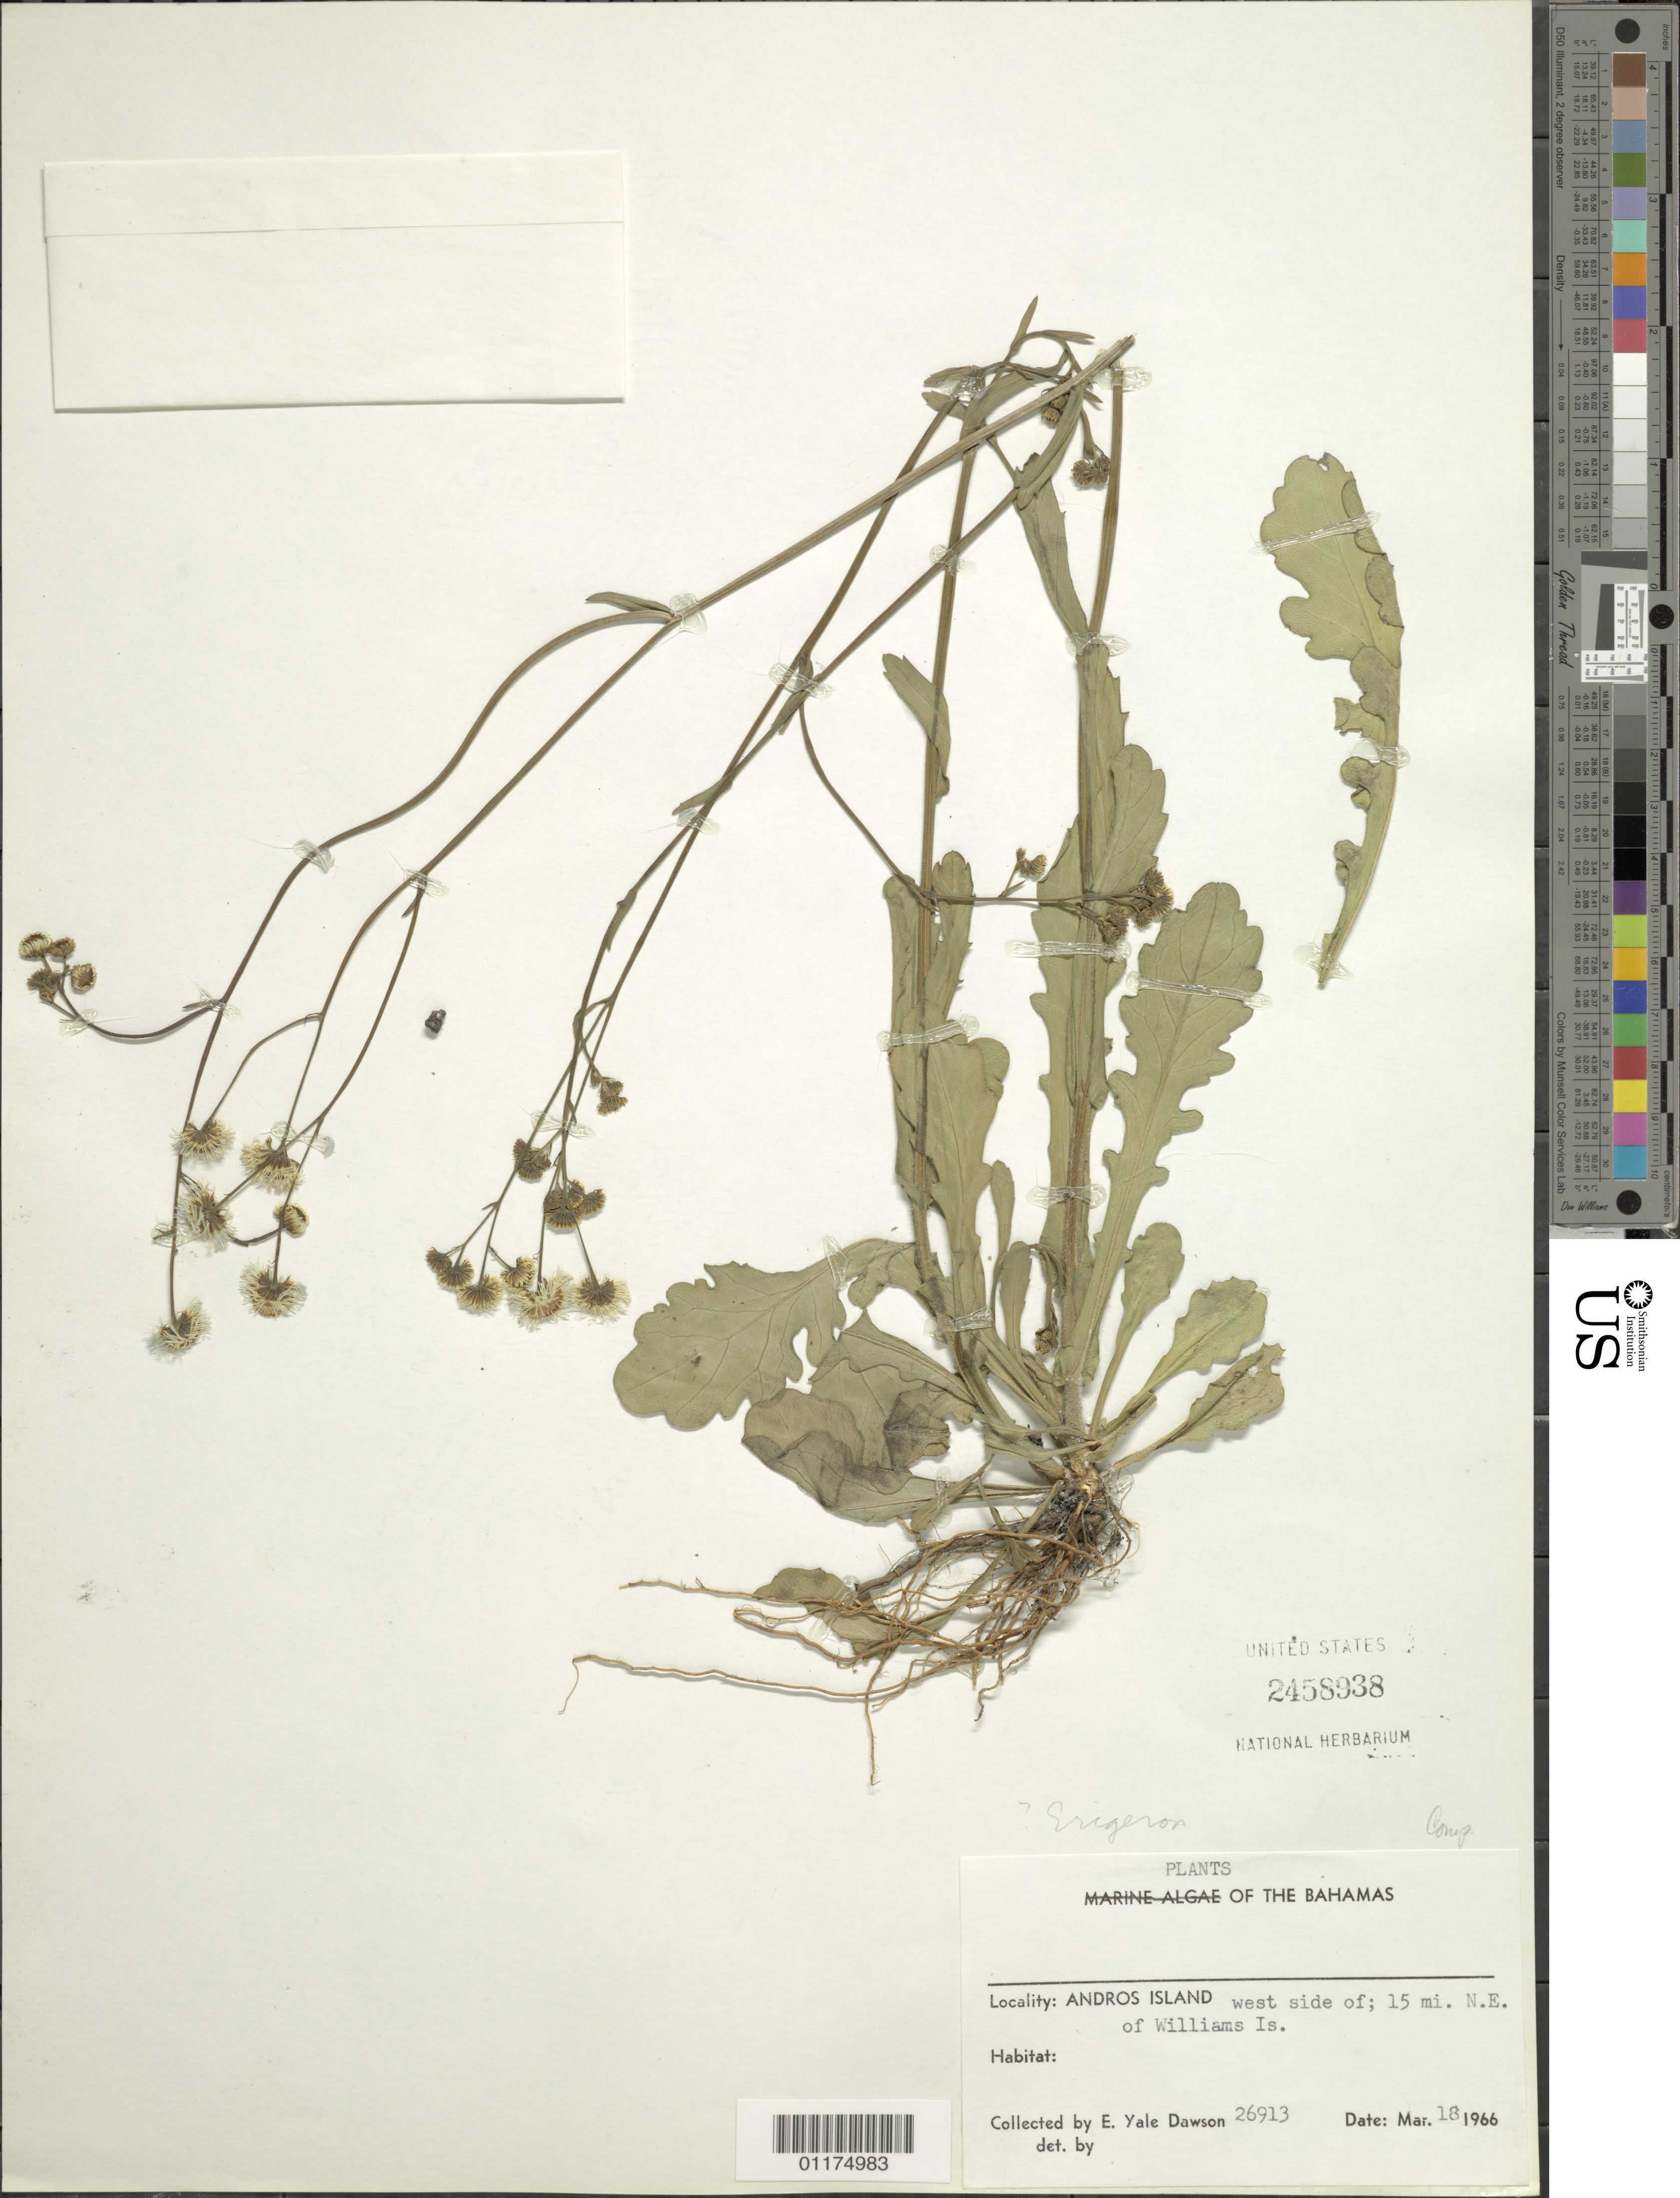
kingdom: Plantae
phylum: Tracheophyta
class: Magnoliopsida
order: Asterales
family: Asteraceae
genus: Erigeron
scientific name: Erigeron quercifolius Lam.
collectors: E. Y. Dawson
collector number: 26913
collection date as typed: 18 Mar 1966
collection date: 1966-03-18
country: Bahamas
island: Andros I.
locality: west side of; 15 mi. N.E. of Williams Is.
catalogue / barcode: US 2458938